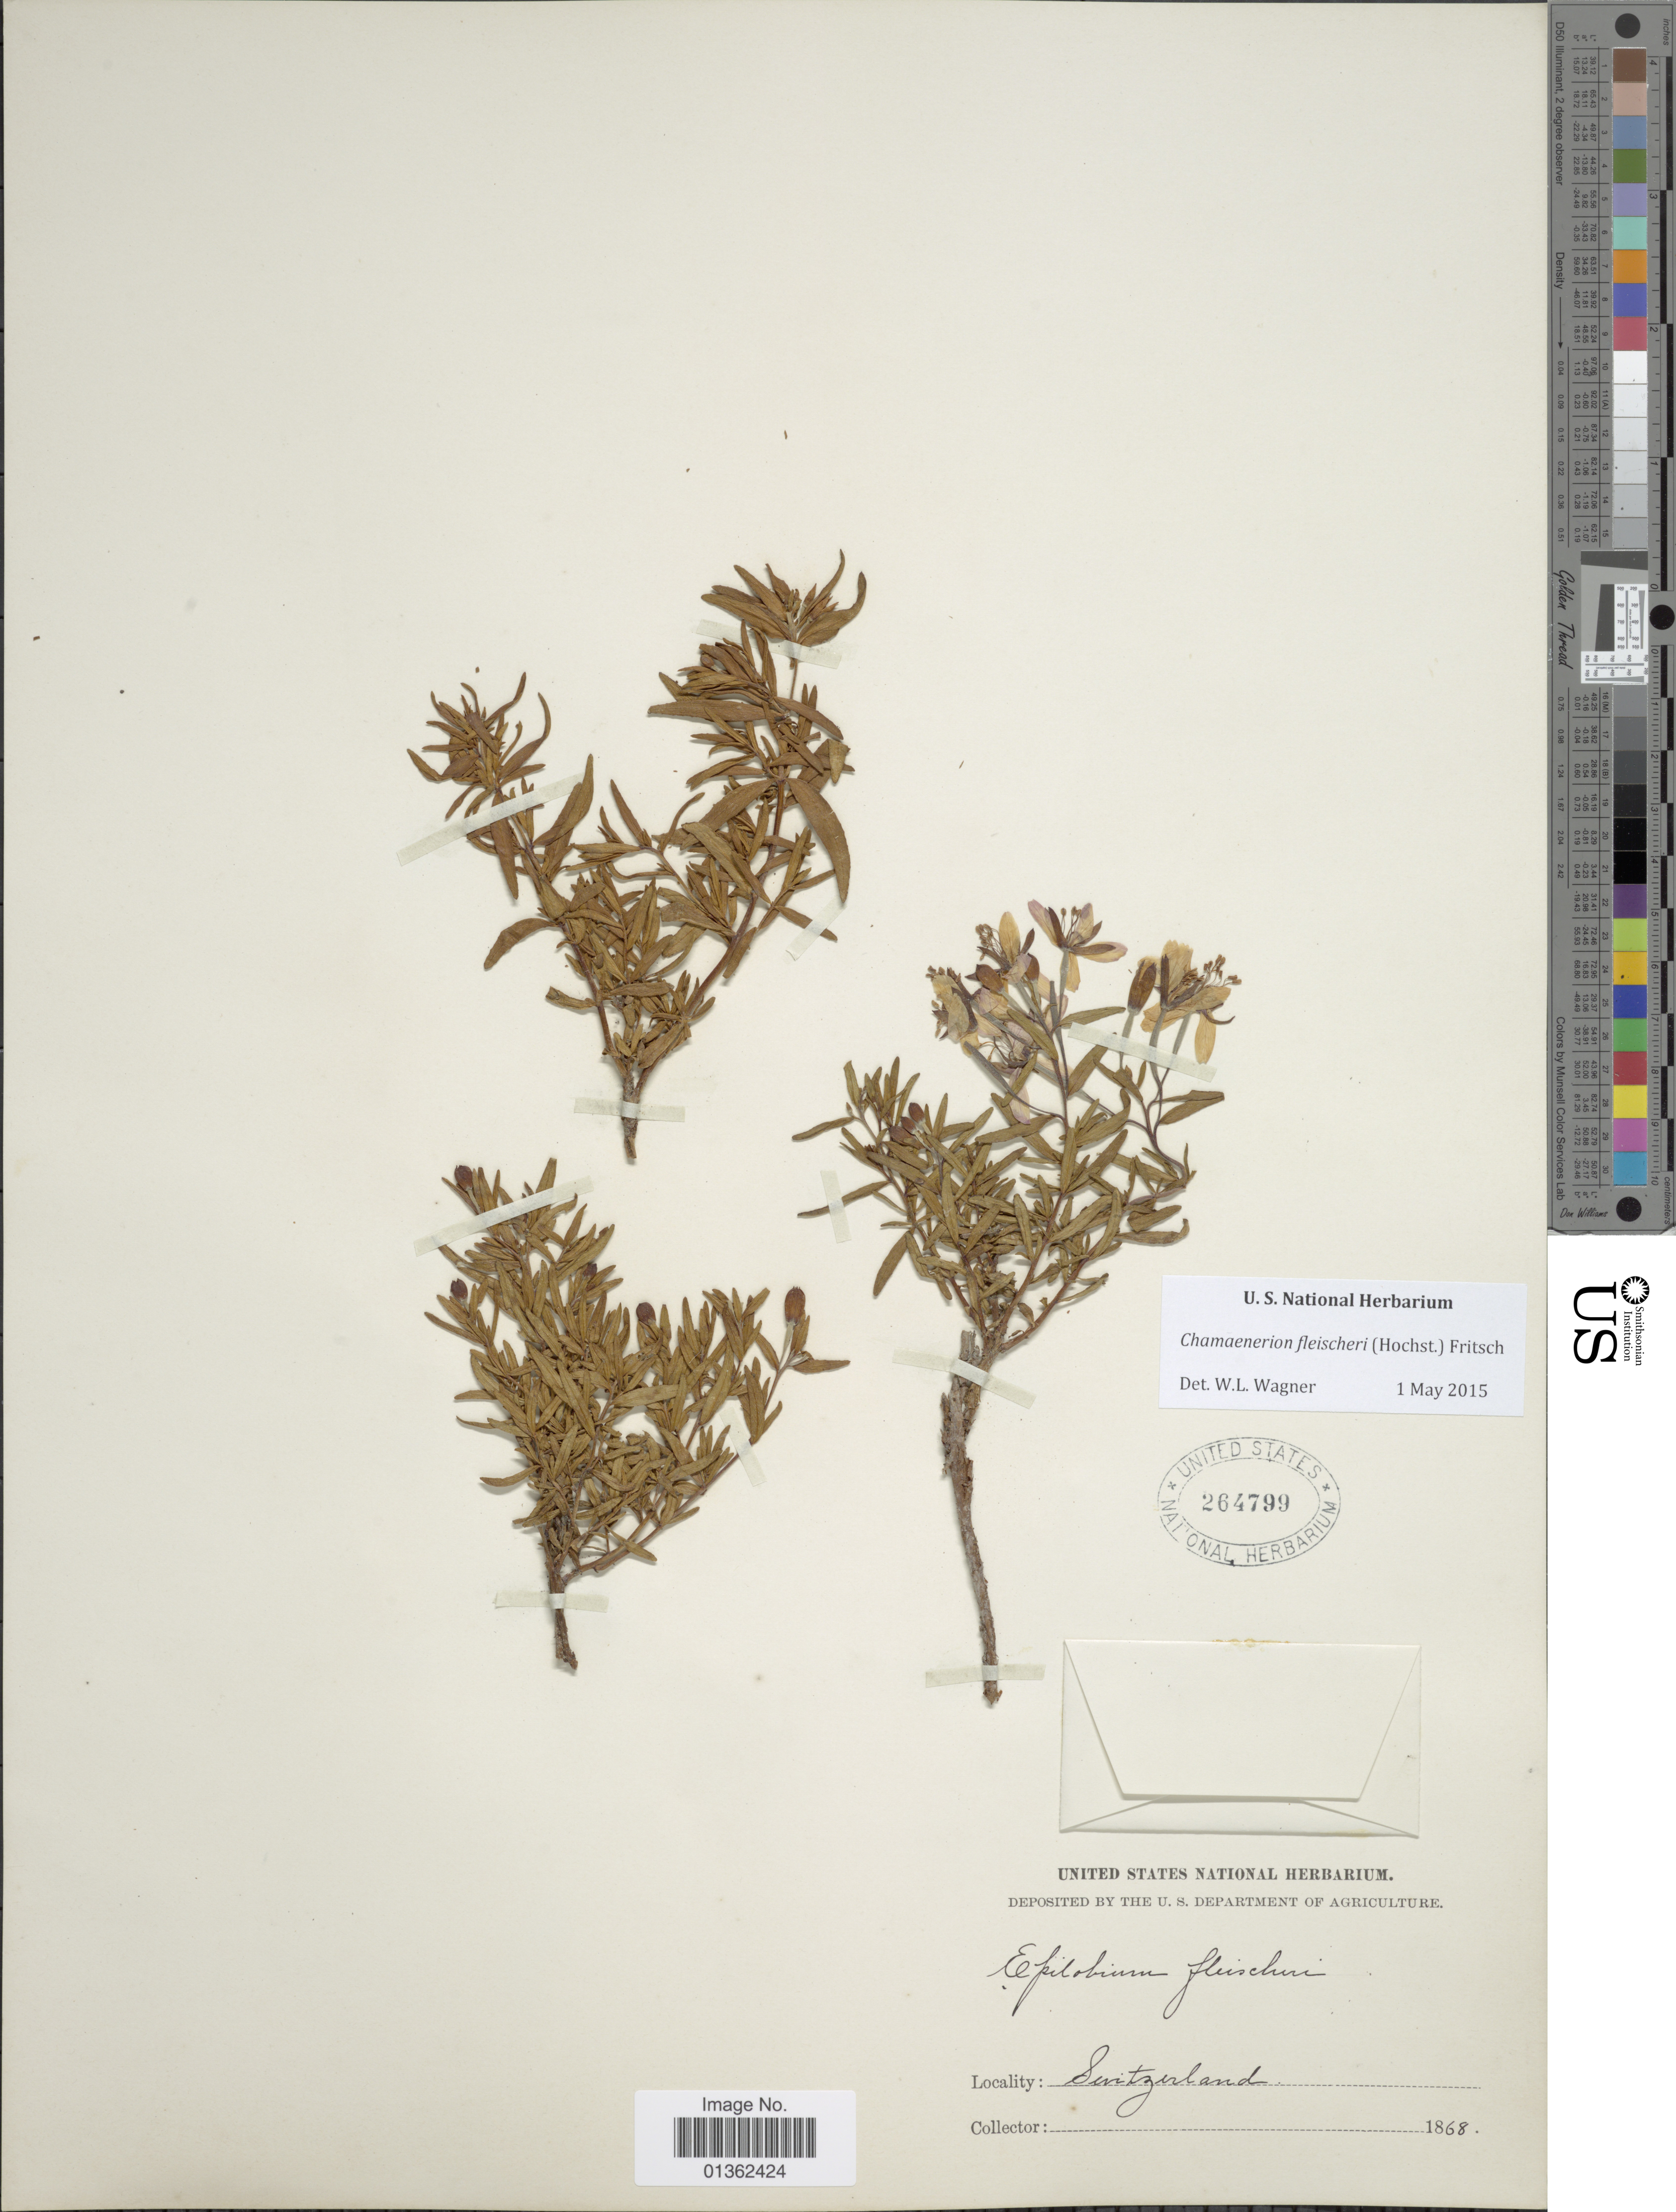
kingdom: Plantae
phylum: Tracheophyta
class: Magnoliopsida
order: Myrtales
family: Onagraceae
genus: Chamaenerion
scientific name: Chamaenerion fleischeri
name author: (Hochst.) Fritsch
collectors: U.S. National Herbarium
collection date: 1868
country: Switzerland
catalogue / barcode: US 264799